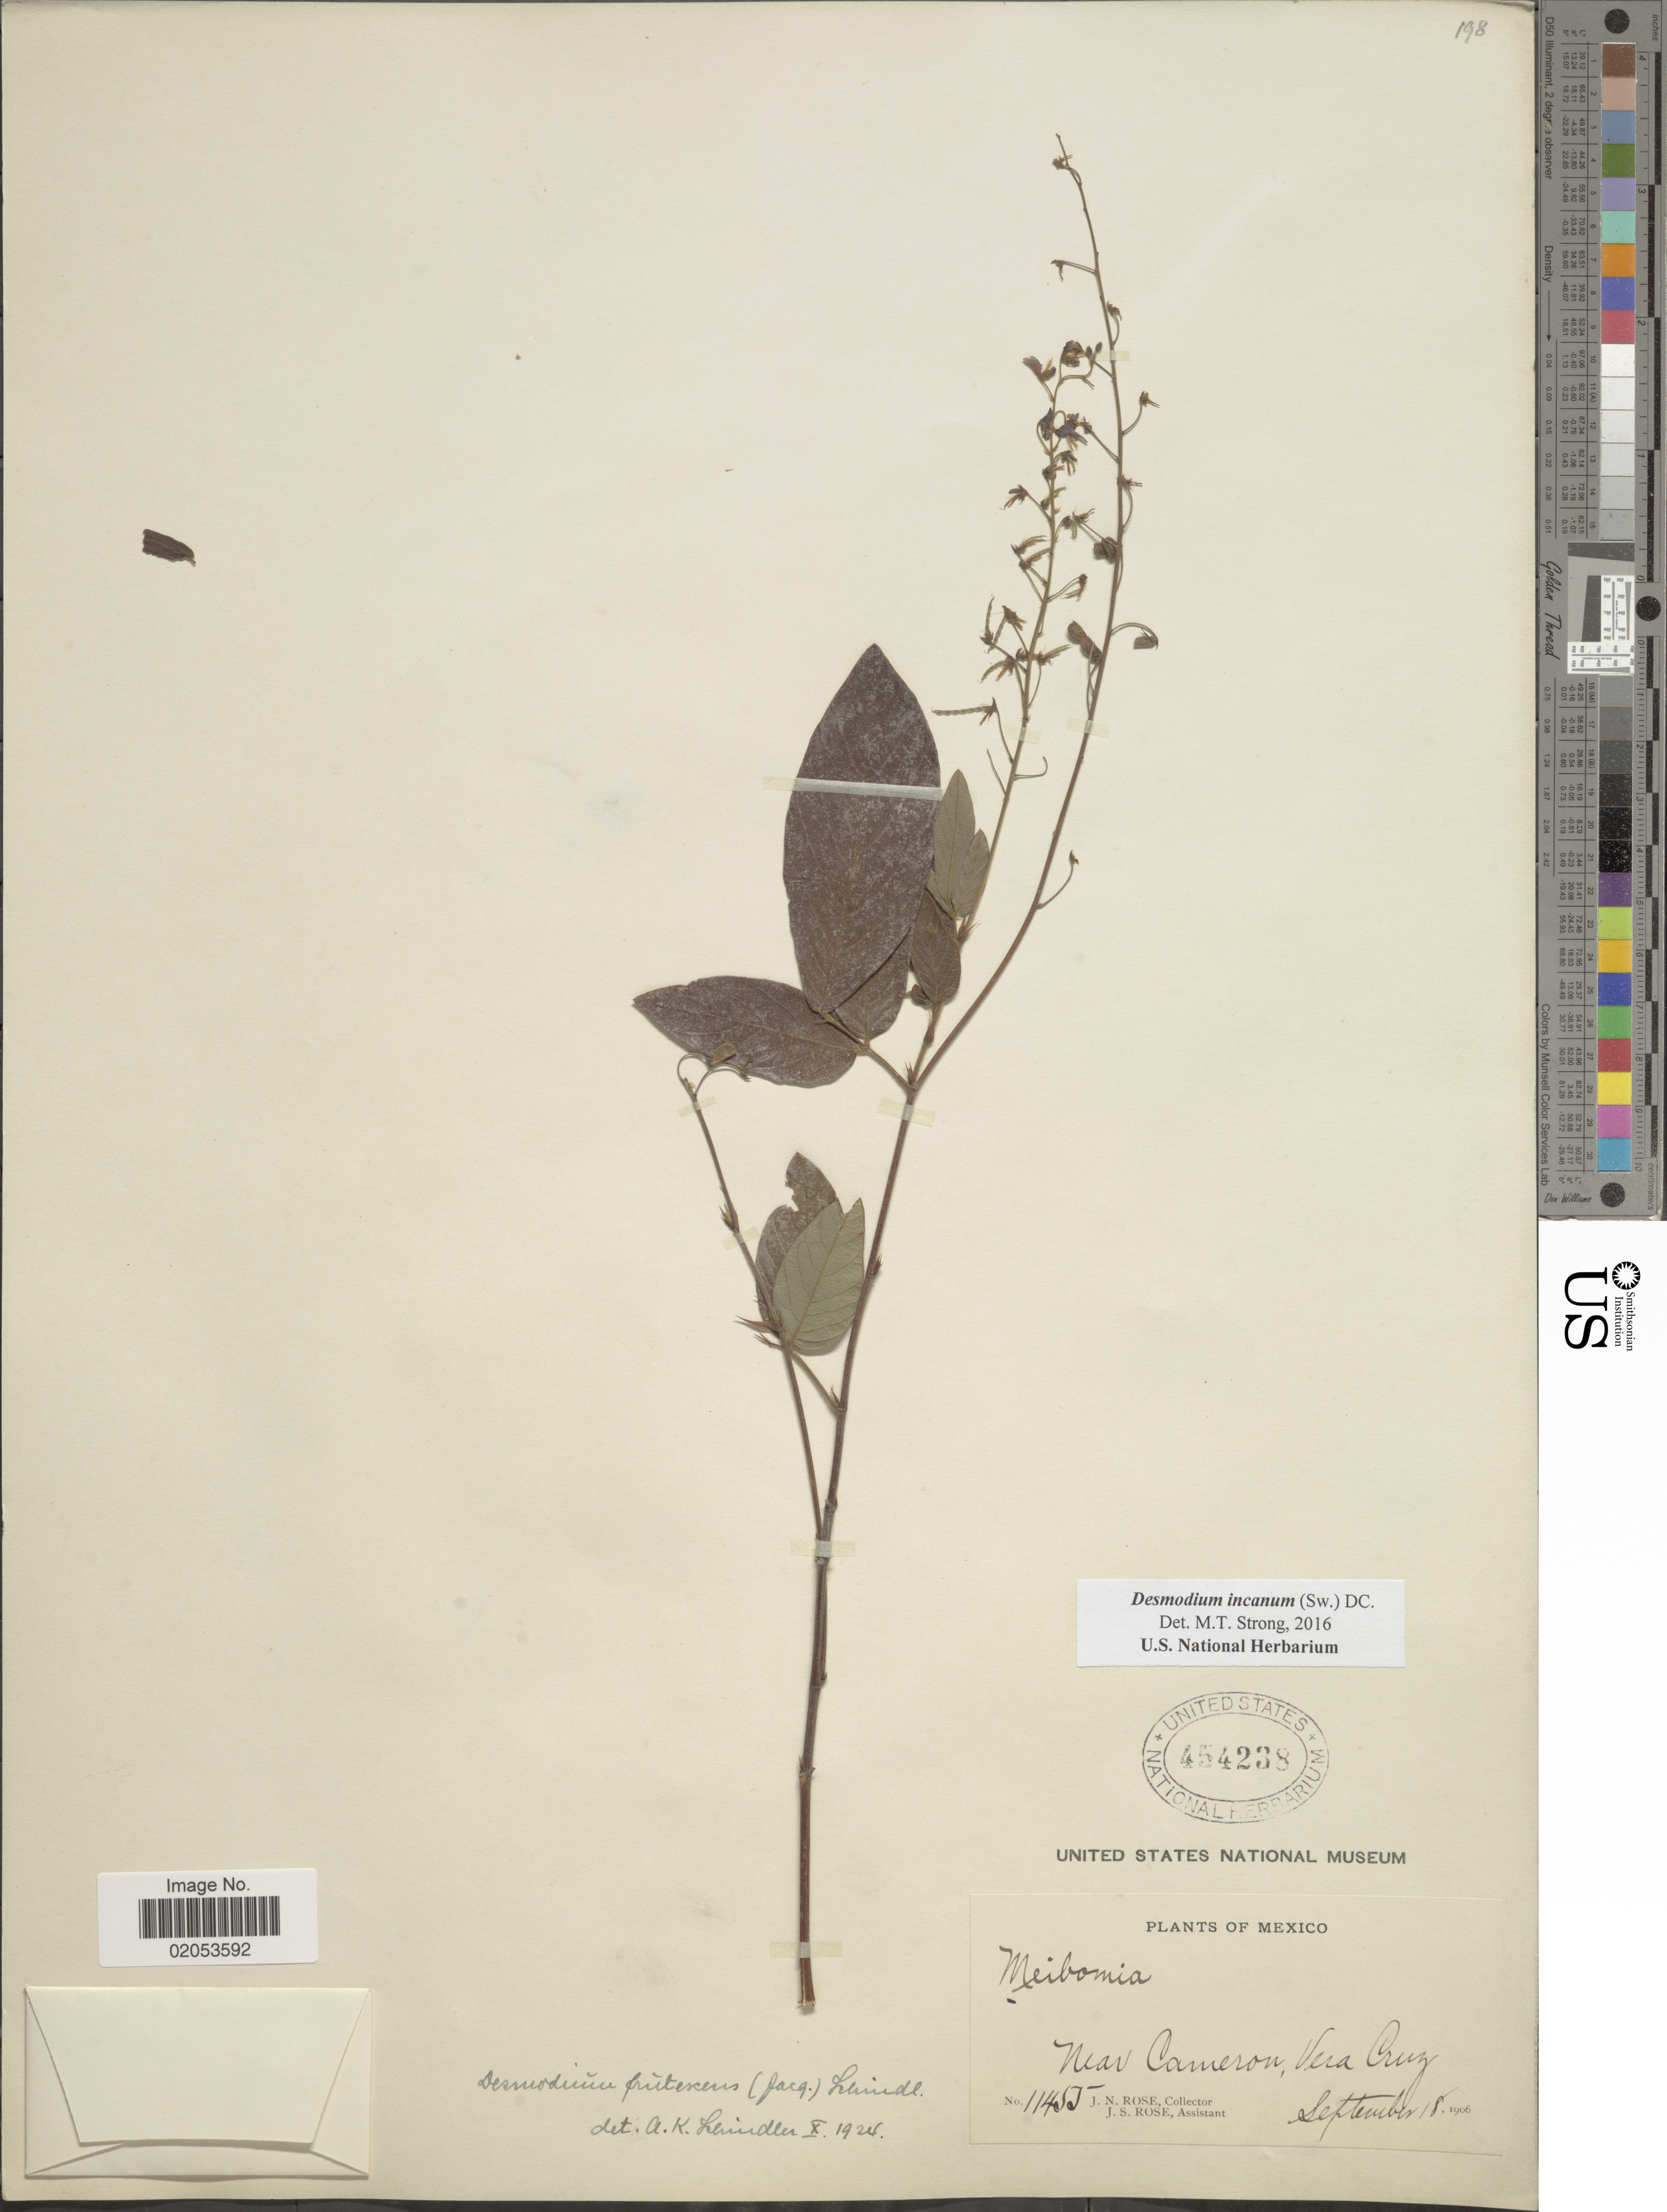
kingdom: Plantae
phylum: Tracheophyta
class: Magnoliopsida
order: Fabales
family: Fabaceae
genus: Desmodium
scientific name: Desmodium incanum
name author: (Sw.) DC.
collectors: J. N. Rose & J. S. Rose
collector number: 11455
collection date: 1906-09-18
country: Mexico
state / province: Veracruz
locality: Near Cameron, Vera Cruz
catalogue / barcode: US 454238